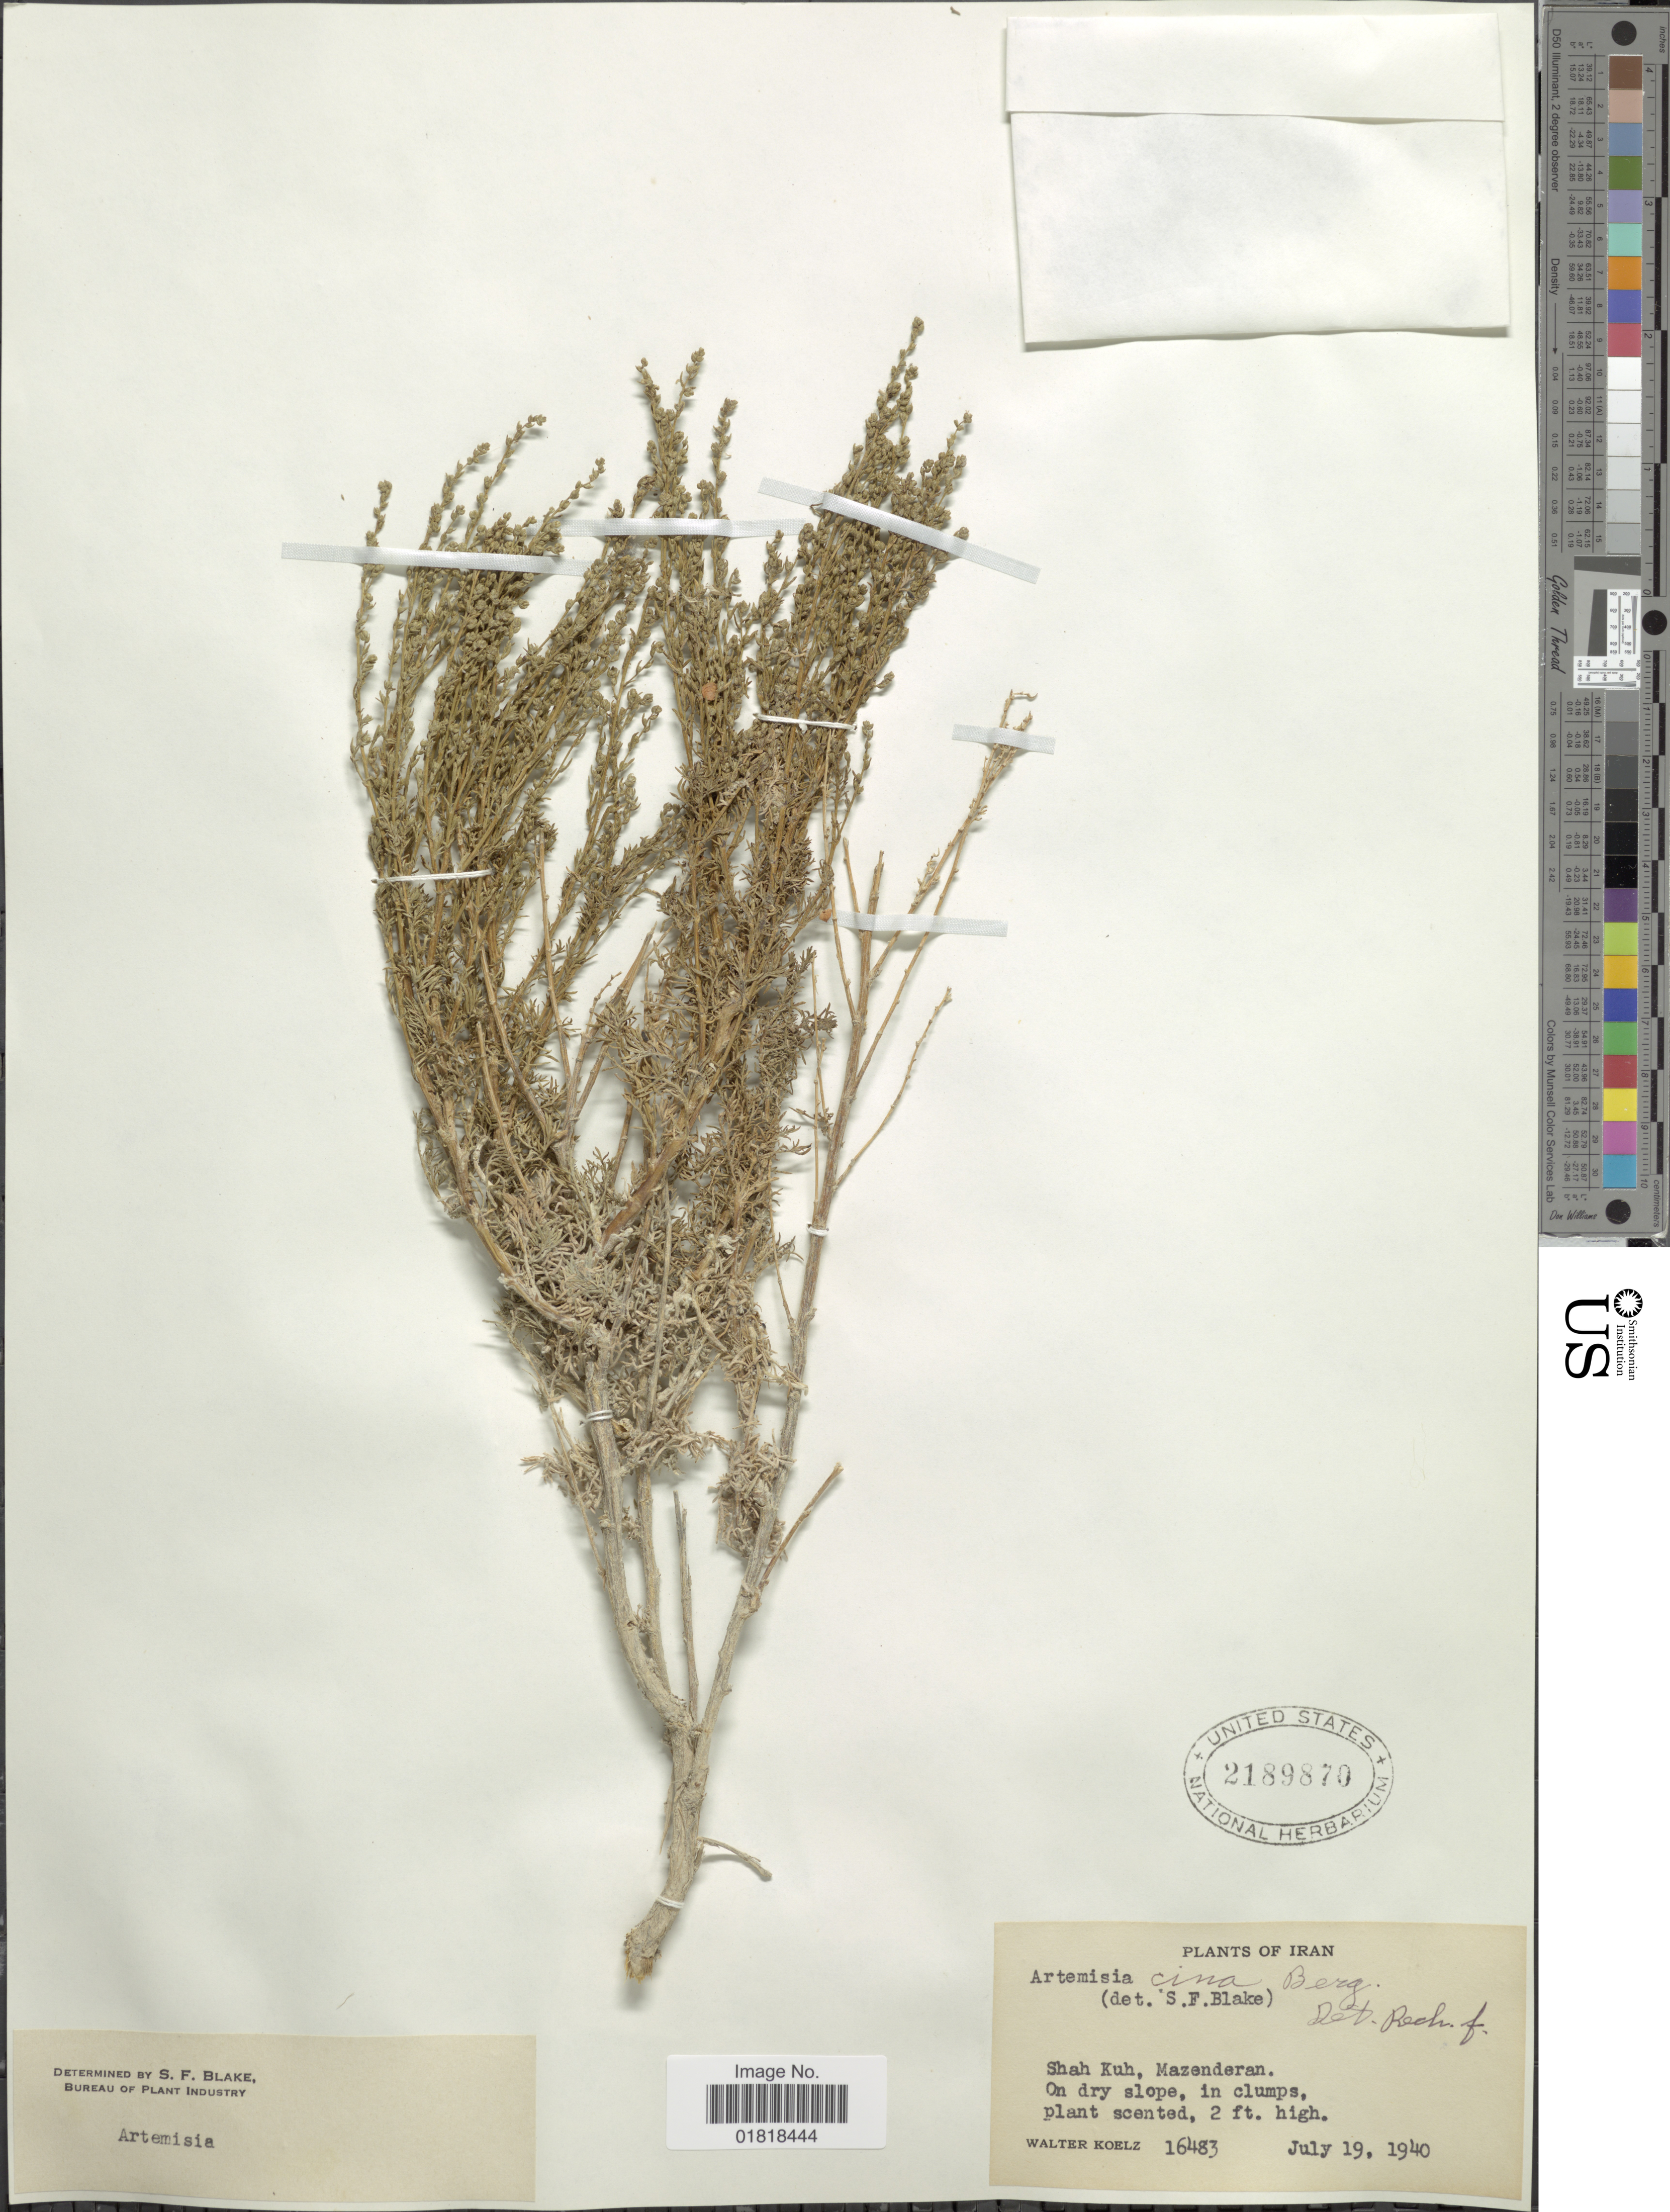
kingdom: Plantae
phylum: Tracheophyta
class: Magnoliopsida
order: Asterales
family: Asteraceae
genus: Artemisia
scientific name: Artemisia cina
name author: L.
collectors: W. N. Koelz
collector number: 16483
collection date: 1940-07-19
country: Iran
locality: Shah Kuh, Mazenderan, on dry slope in clumps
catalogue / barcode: US 2189870